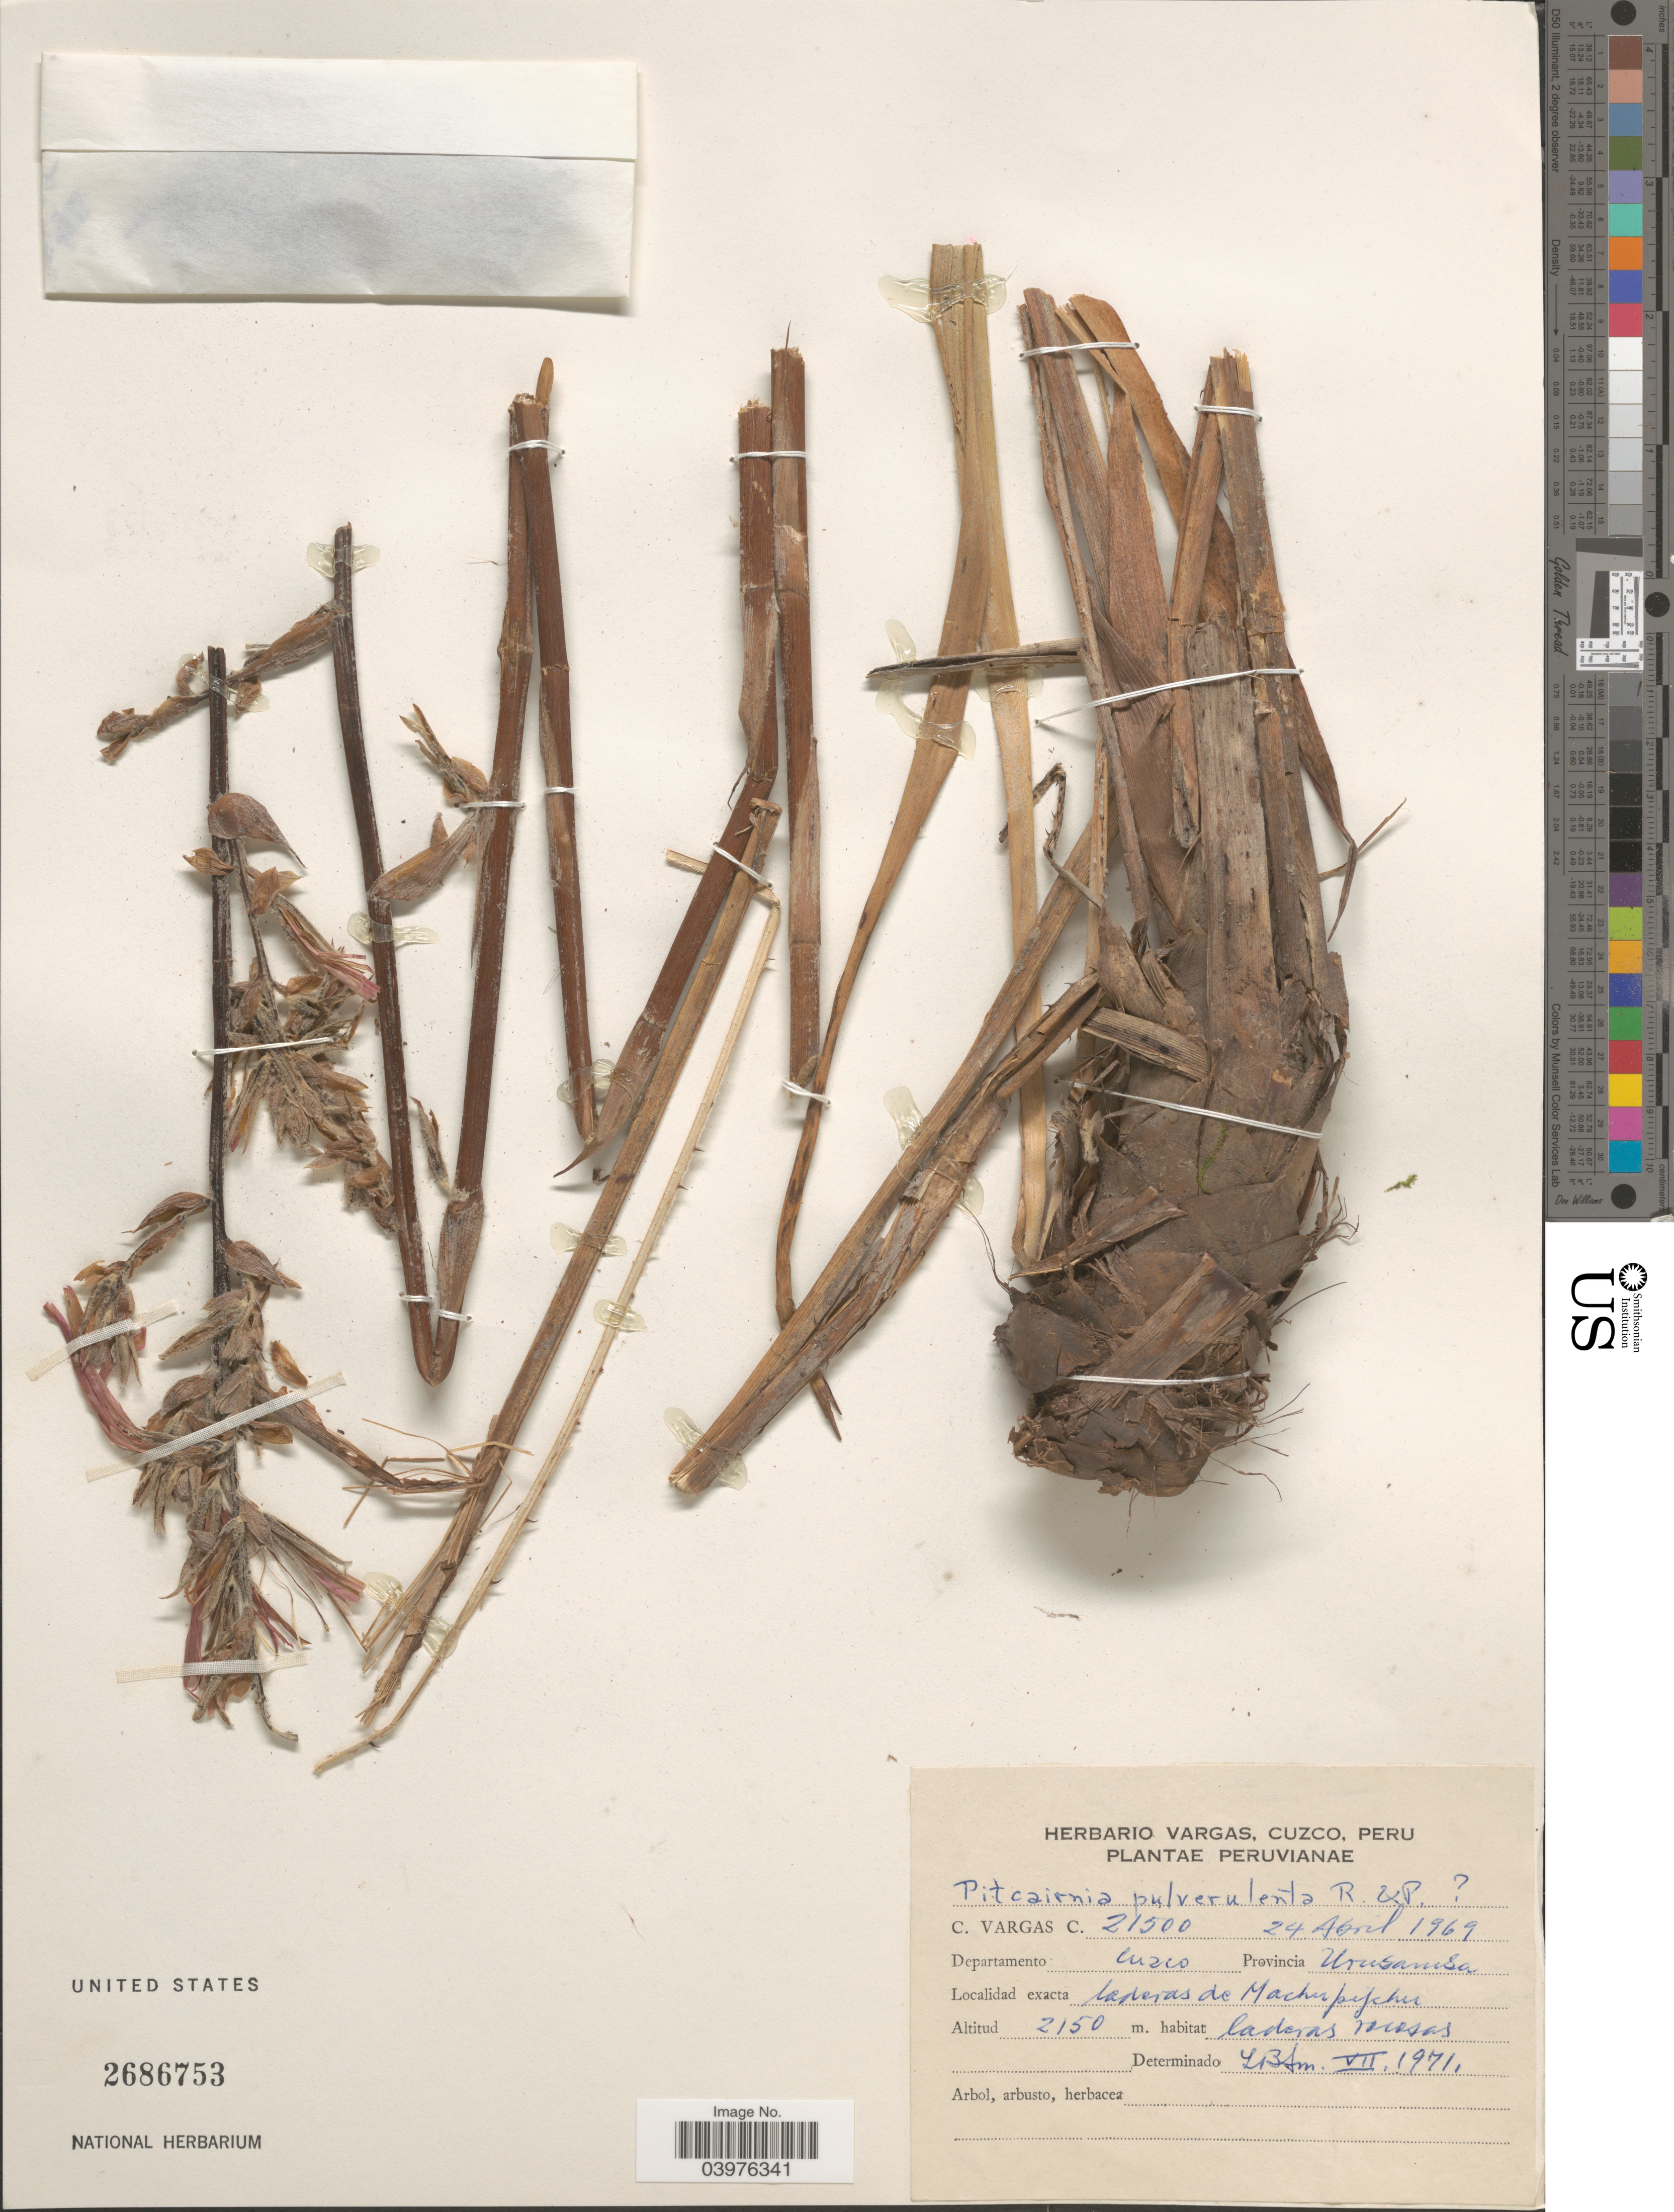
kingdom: Plantae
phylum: Tracheophyta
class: Liliopsida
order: Poales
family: Bromeliaceae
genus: Pitcairnia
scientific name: Pitcairnia pulverulenta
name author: Ruiz & Pav.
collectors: C. Vargas Calderón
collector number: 21500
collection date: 1969-04-24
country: Peru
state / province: Cusco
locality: Departamento Cuzco. Provincia Urubamba. Laderas de Machupischu.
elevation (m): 2150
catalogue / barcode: US 2686753